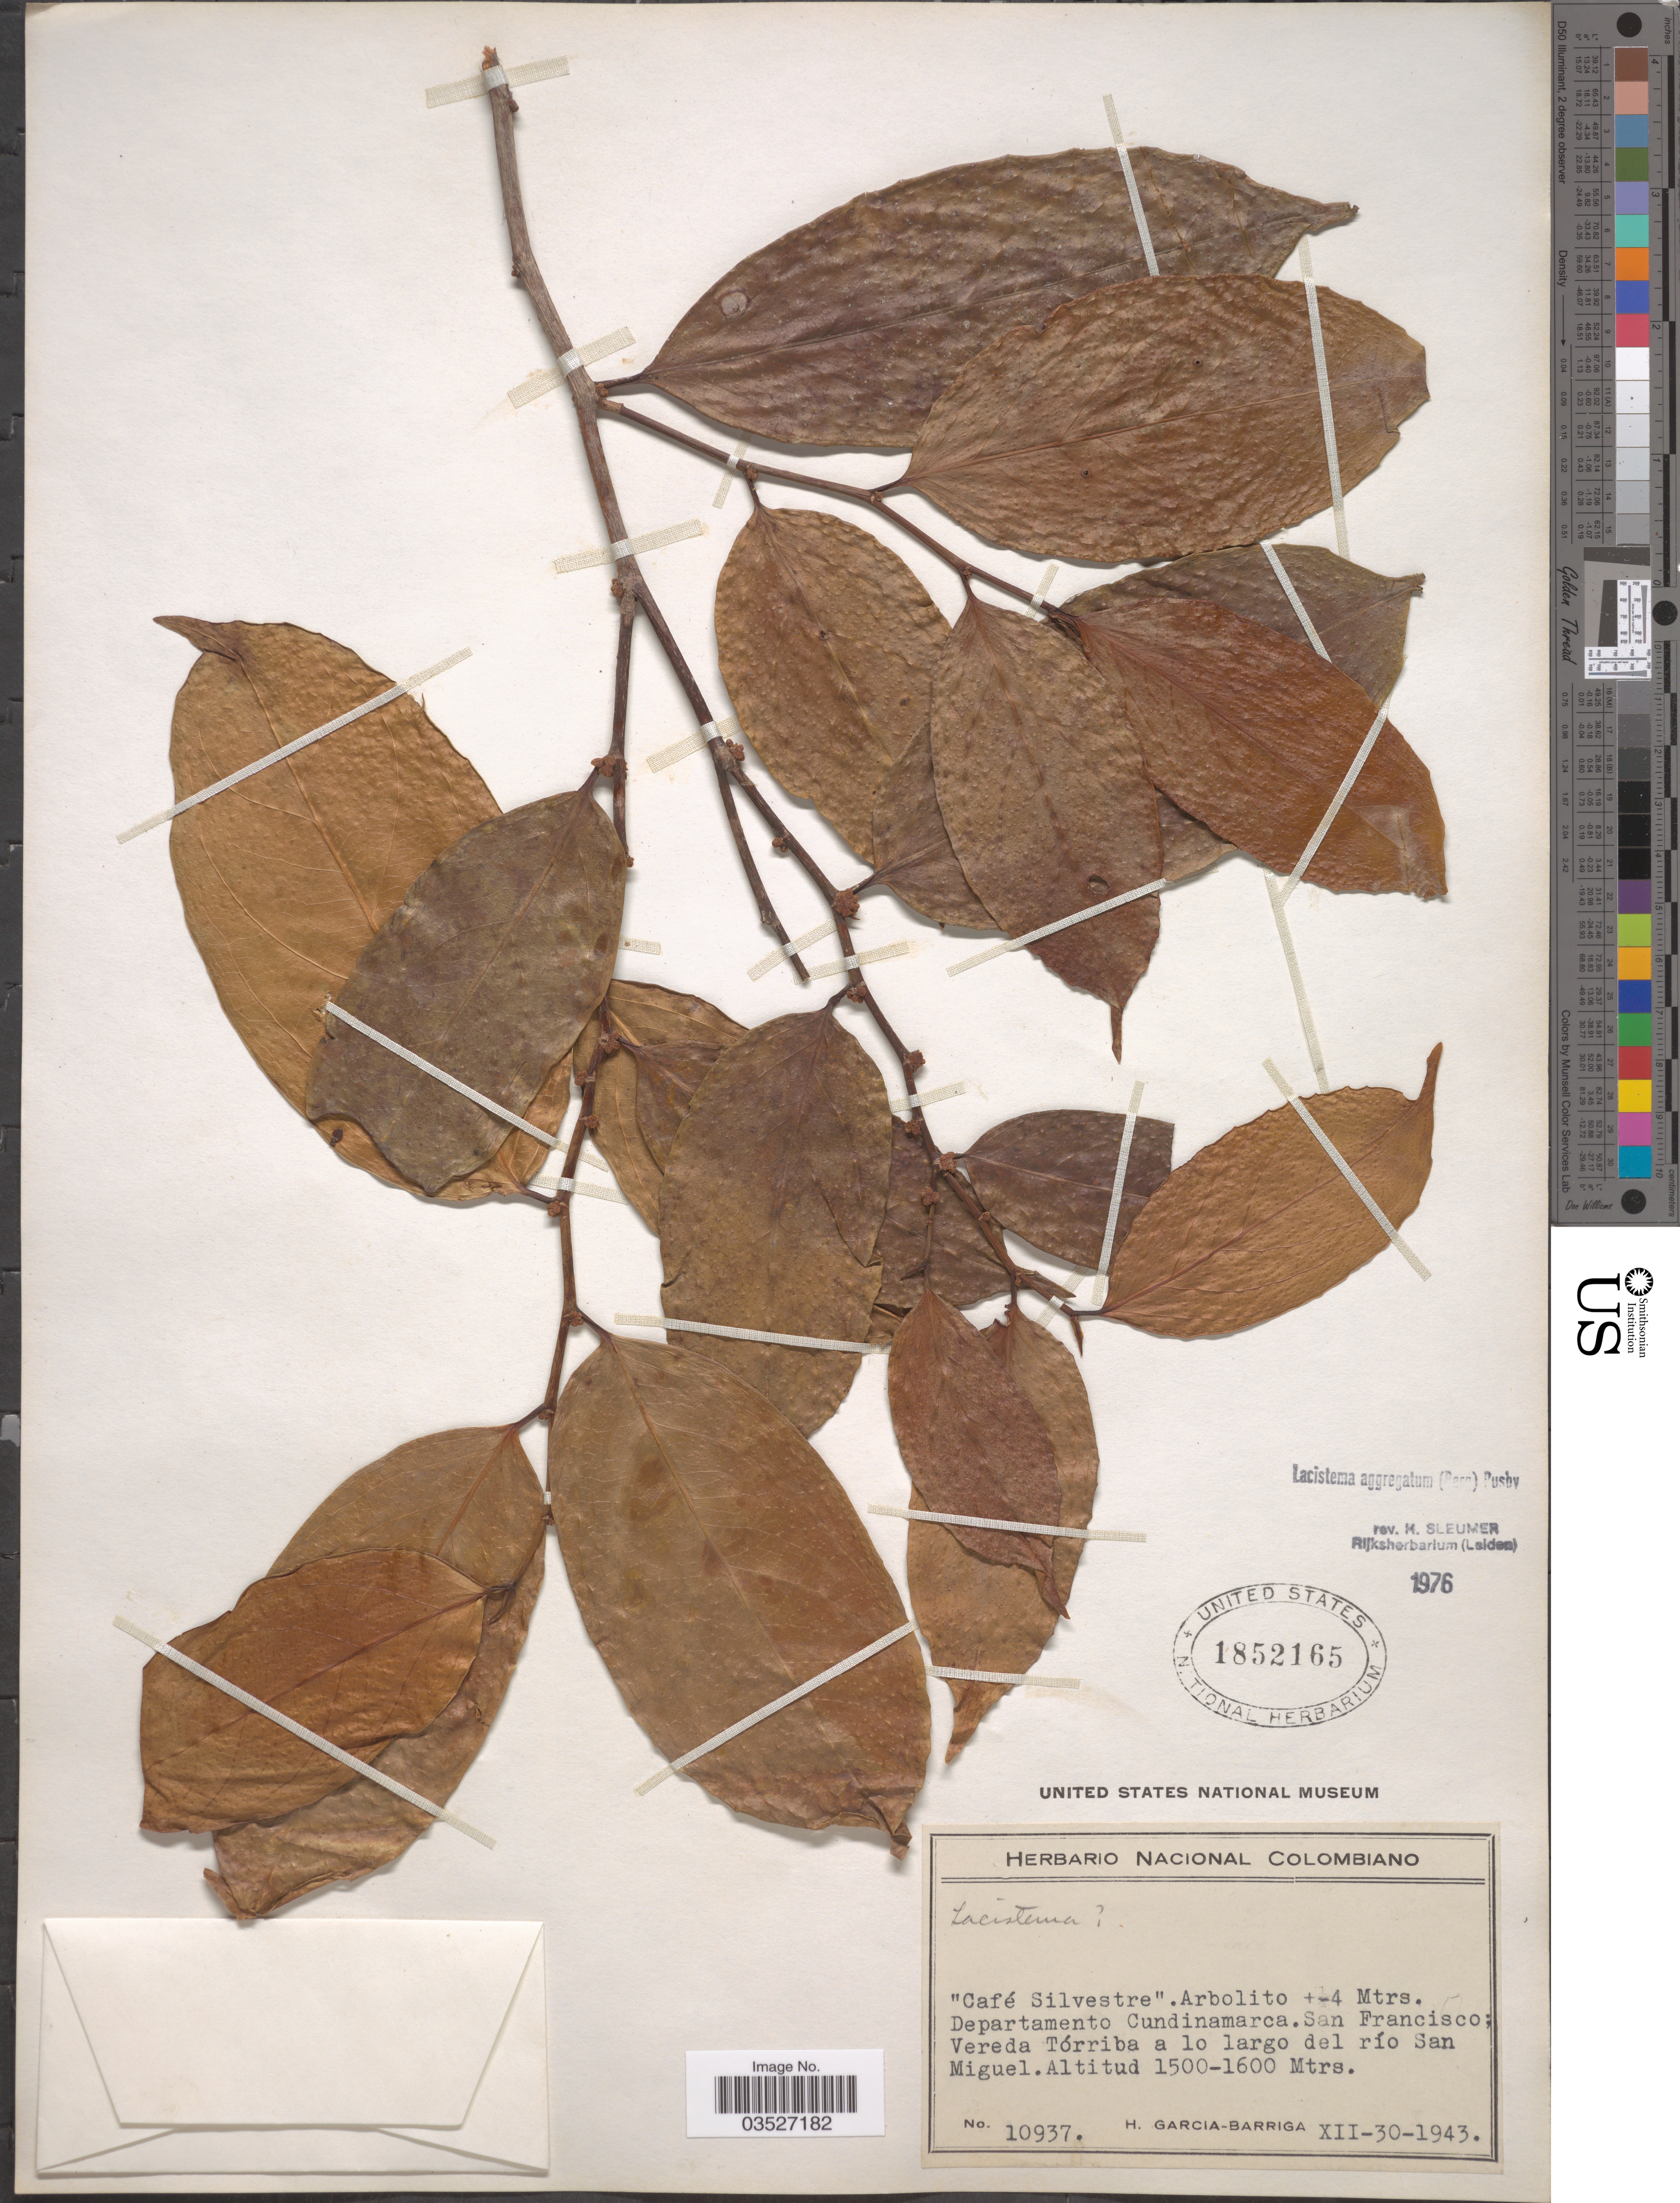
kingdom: Plantae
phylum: Tracheophyta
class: Magnoliopsida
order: Malpighiales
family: Lacistemataceae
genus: Lacistema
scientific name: Lacistema aggregatum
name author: (P.J. Bergius) Rusby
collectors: H. García Barriga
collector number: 10937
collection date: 1943-12-30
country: Colombia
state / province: Cundinamarca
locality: Departamento Cundinamarca. San Francisco; Vereda Tórriba a lo largo del río San Miguel.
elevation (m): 1500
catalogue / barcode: US 1852165